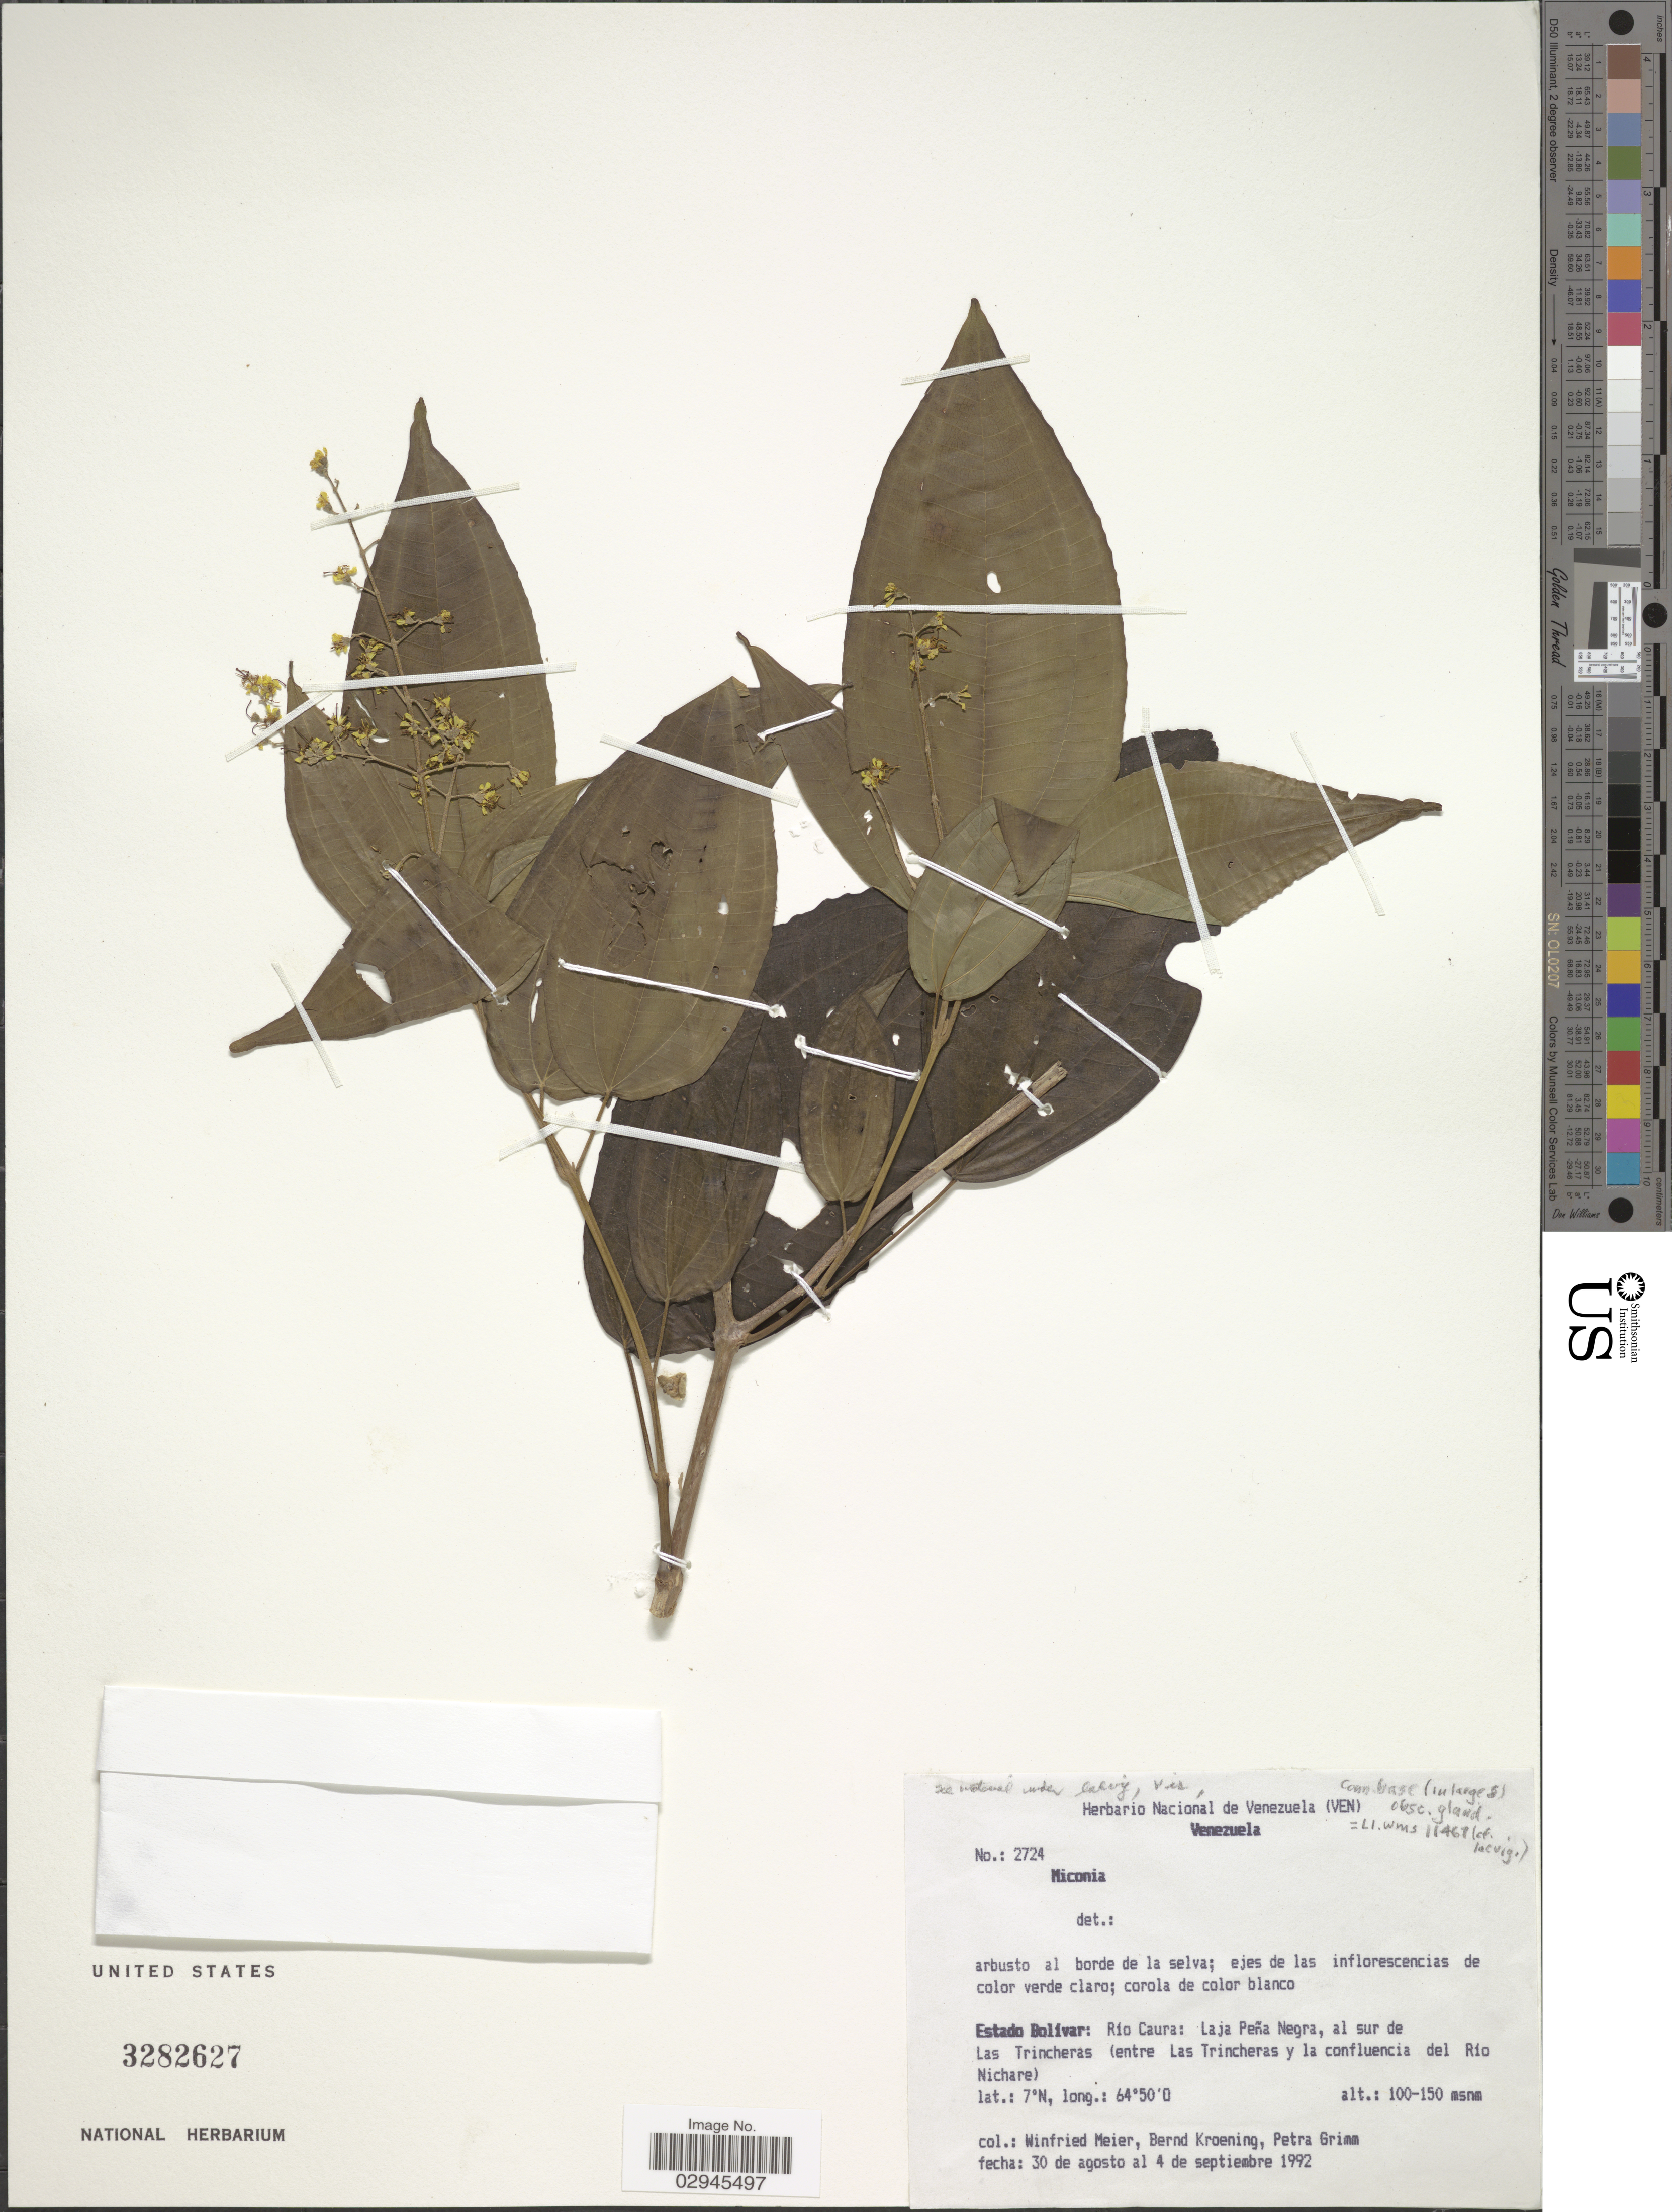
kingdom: Plantae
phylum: Tracheophyta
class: Magnoliopsida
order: Myrtales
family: Melastomataceae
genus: Miconia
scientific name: Miconia sp.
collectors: W. Meier, B. Kroening & P. Grimm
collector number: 2724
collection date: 1992-08-30/1992-09-04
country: Venezuela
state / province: Bolivar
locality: Río Caura: Laja Peña Negra, al sur de Las Trincheras (entre Las Trincheras y la confluencia del Rio Nichare).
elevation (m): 100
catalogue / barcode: US 3282627